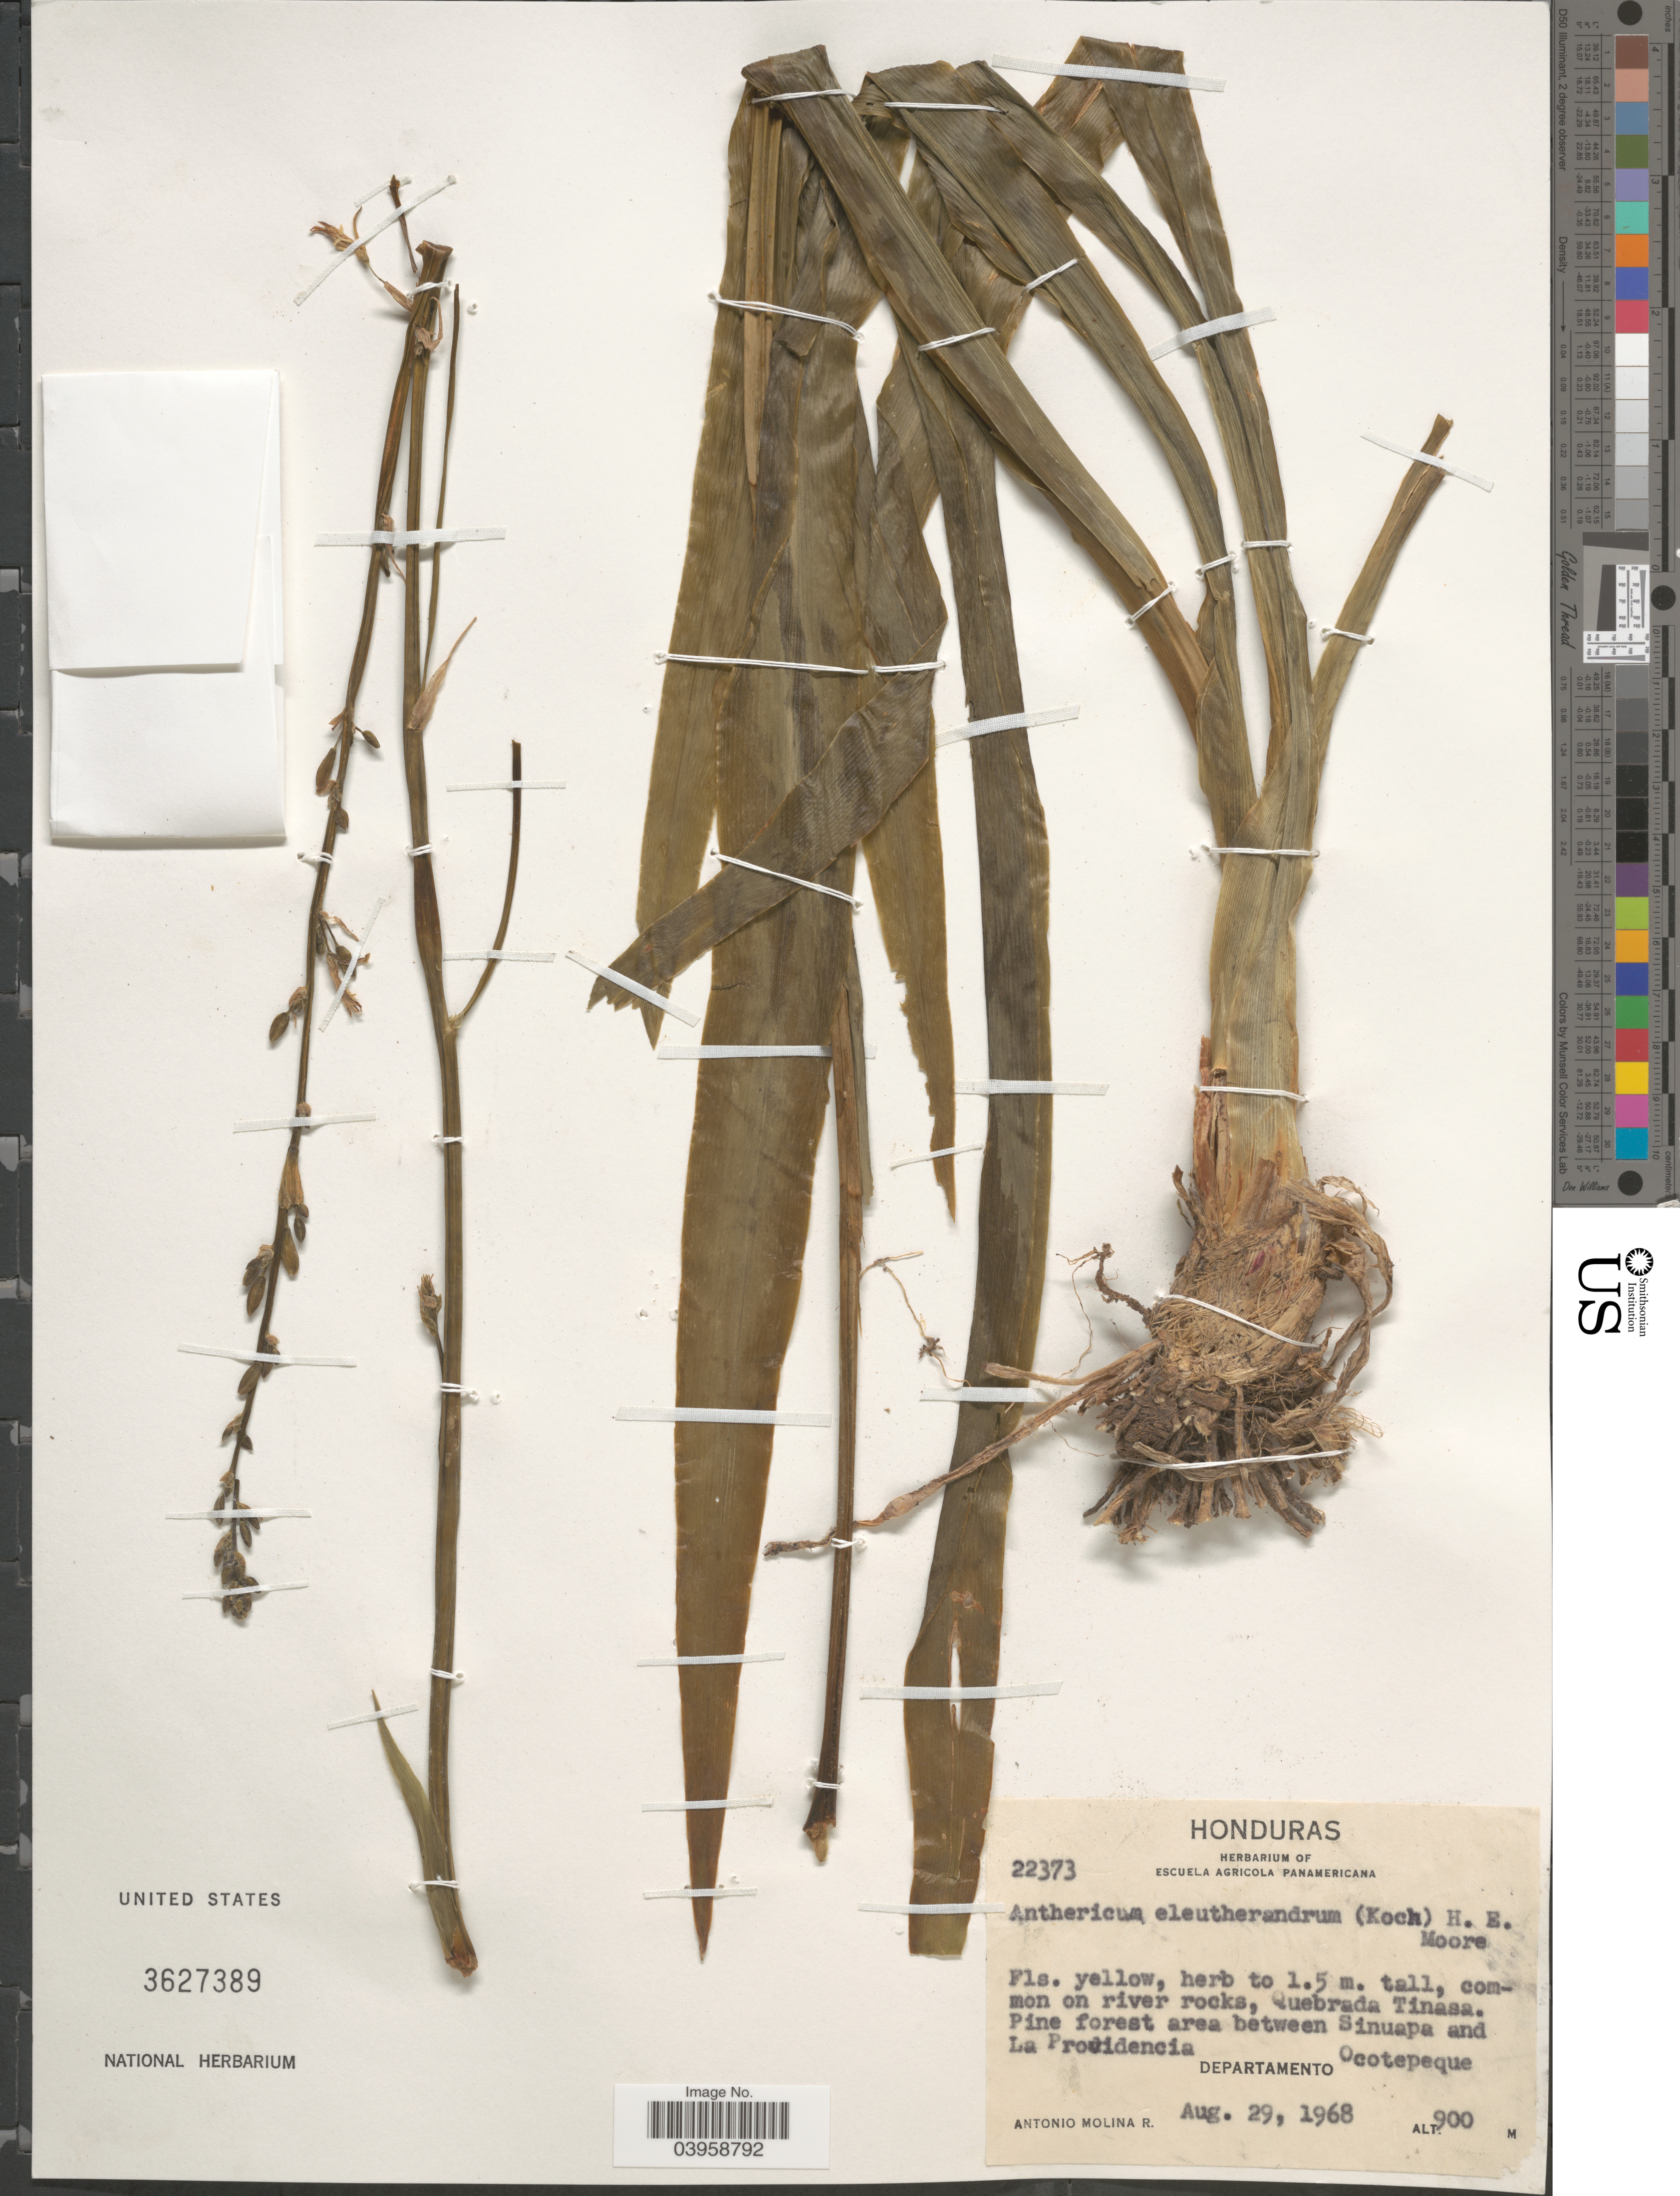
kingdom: Plantae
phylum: Tracheophyta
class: Liliopsida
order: Asparagales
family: Asparagaceae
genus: Anthericum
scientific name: Anthericum eleutherandrum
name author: (K. Koch) H.E. Moore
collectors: A. Molina R.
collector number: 22373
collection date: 1968-08-29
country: Honduras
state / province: Ocotepeque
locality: Common on river rocks, Quebrada Tinasa. Pine forest area between Sinuapa and La Providencia. Departamento Ocotepeque.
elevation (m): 900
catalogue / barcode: US 3627389